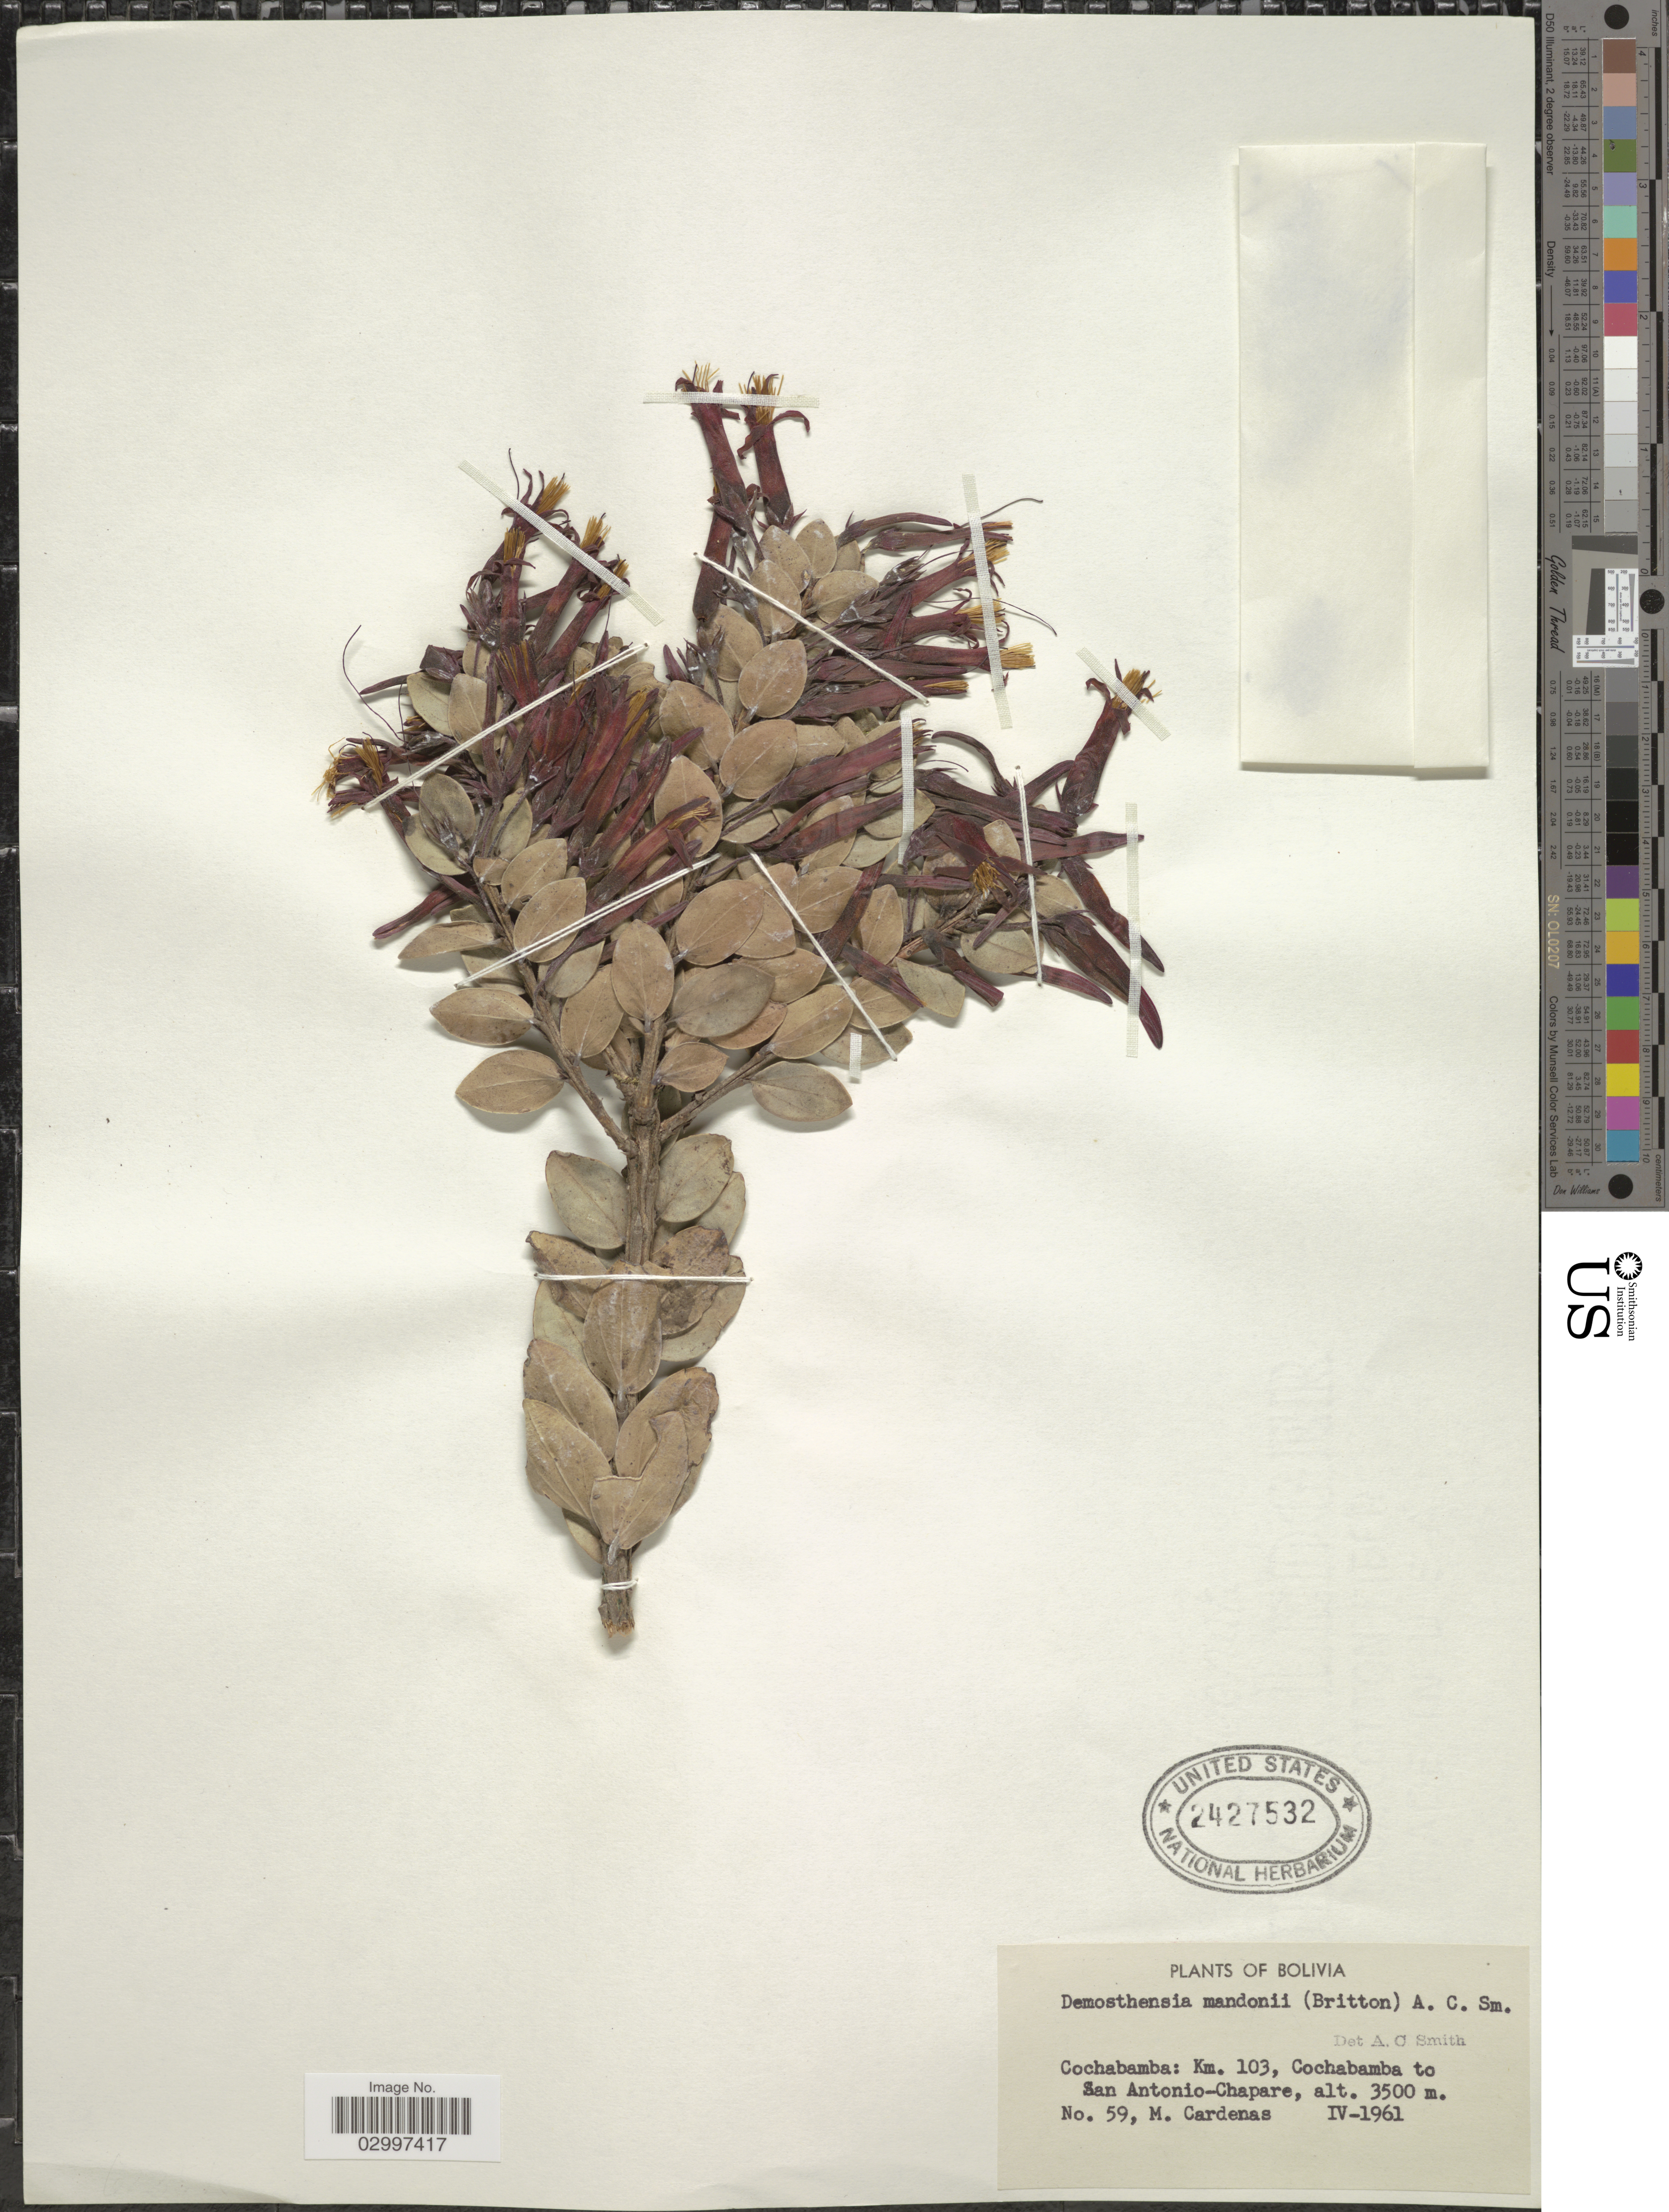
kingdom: Plantae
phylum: Tracheophyta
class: Magnoliopsida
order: Ericales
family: Ericaceae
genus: Demosthenesia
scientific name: Demosthenesia mandoni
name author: (Britton) A.C. Sm.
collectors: M. Cárdenas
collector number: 59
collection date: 1961-04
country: Bolivia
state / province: Cochabamba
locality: Km. 103, Cochabamba to San Antonio-Chapare.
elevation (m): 3500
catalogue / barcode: US 2427532